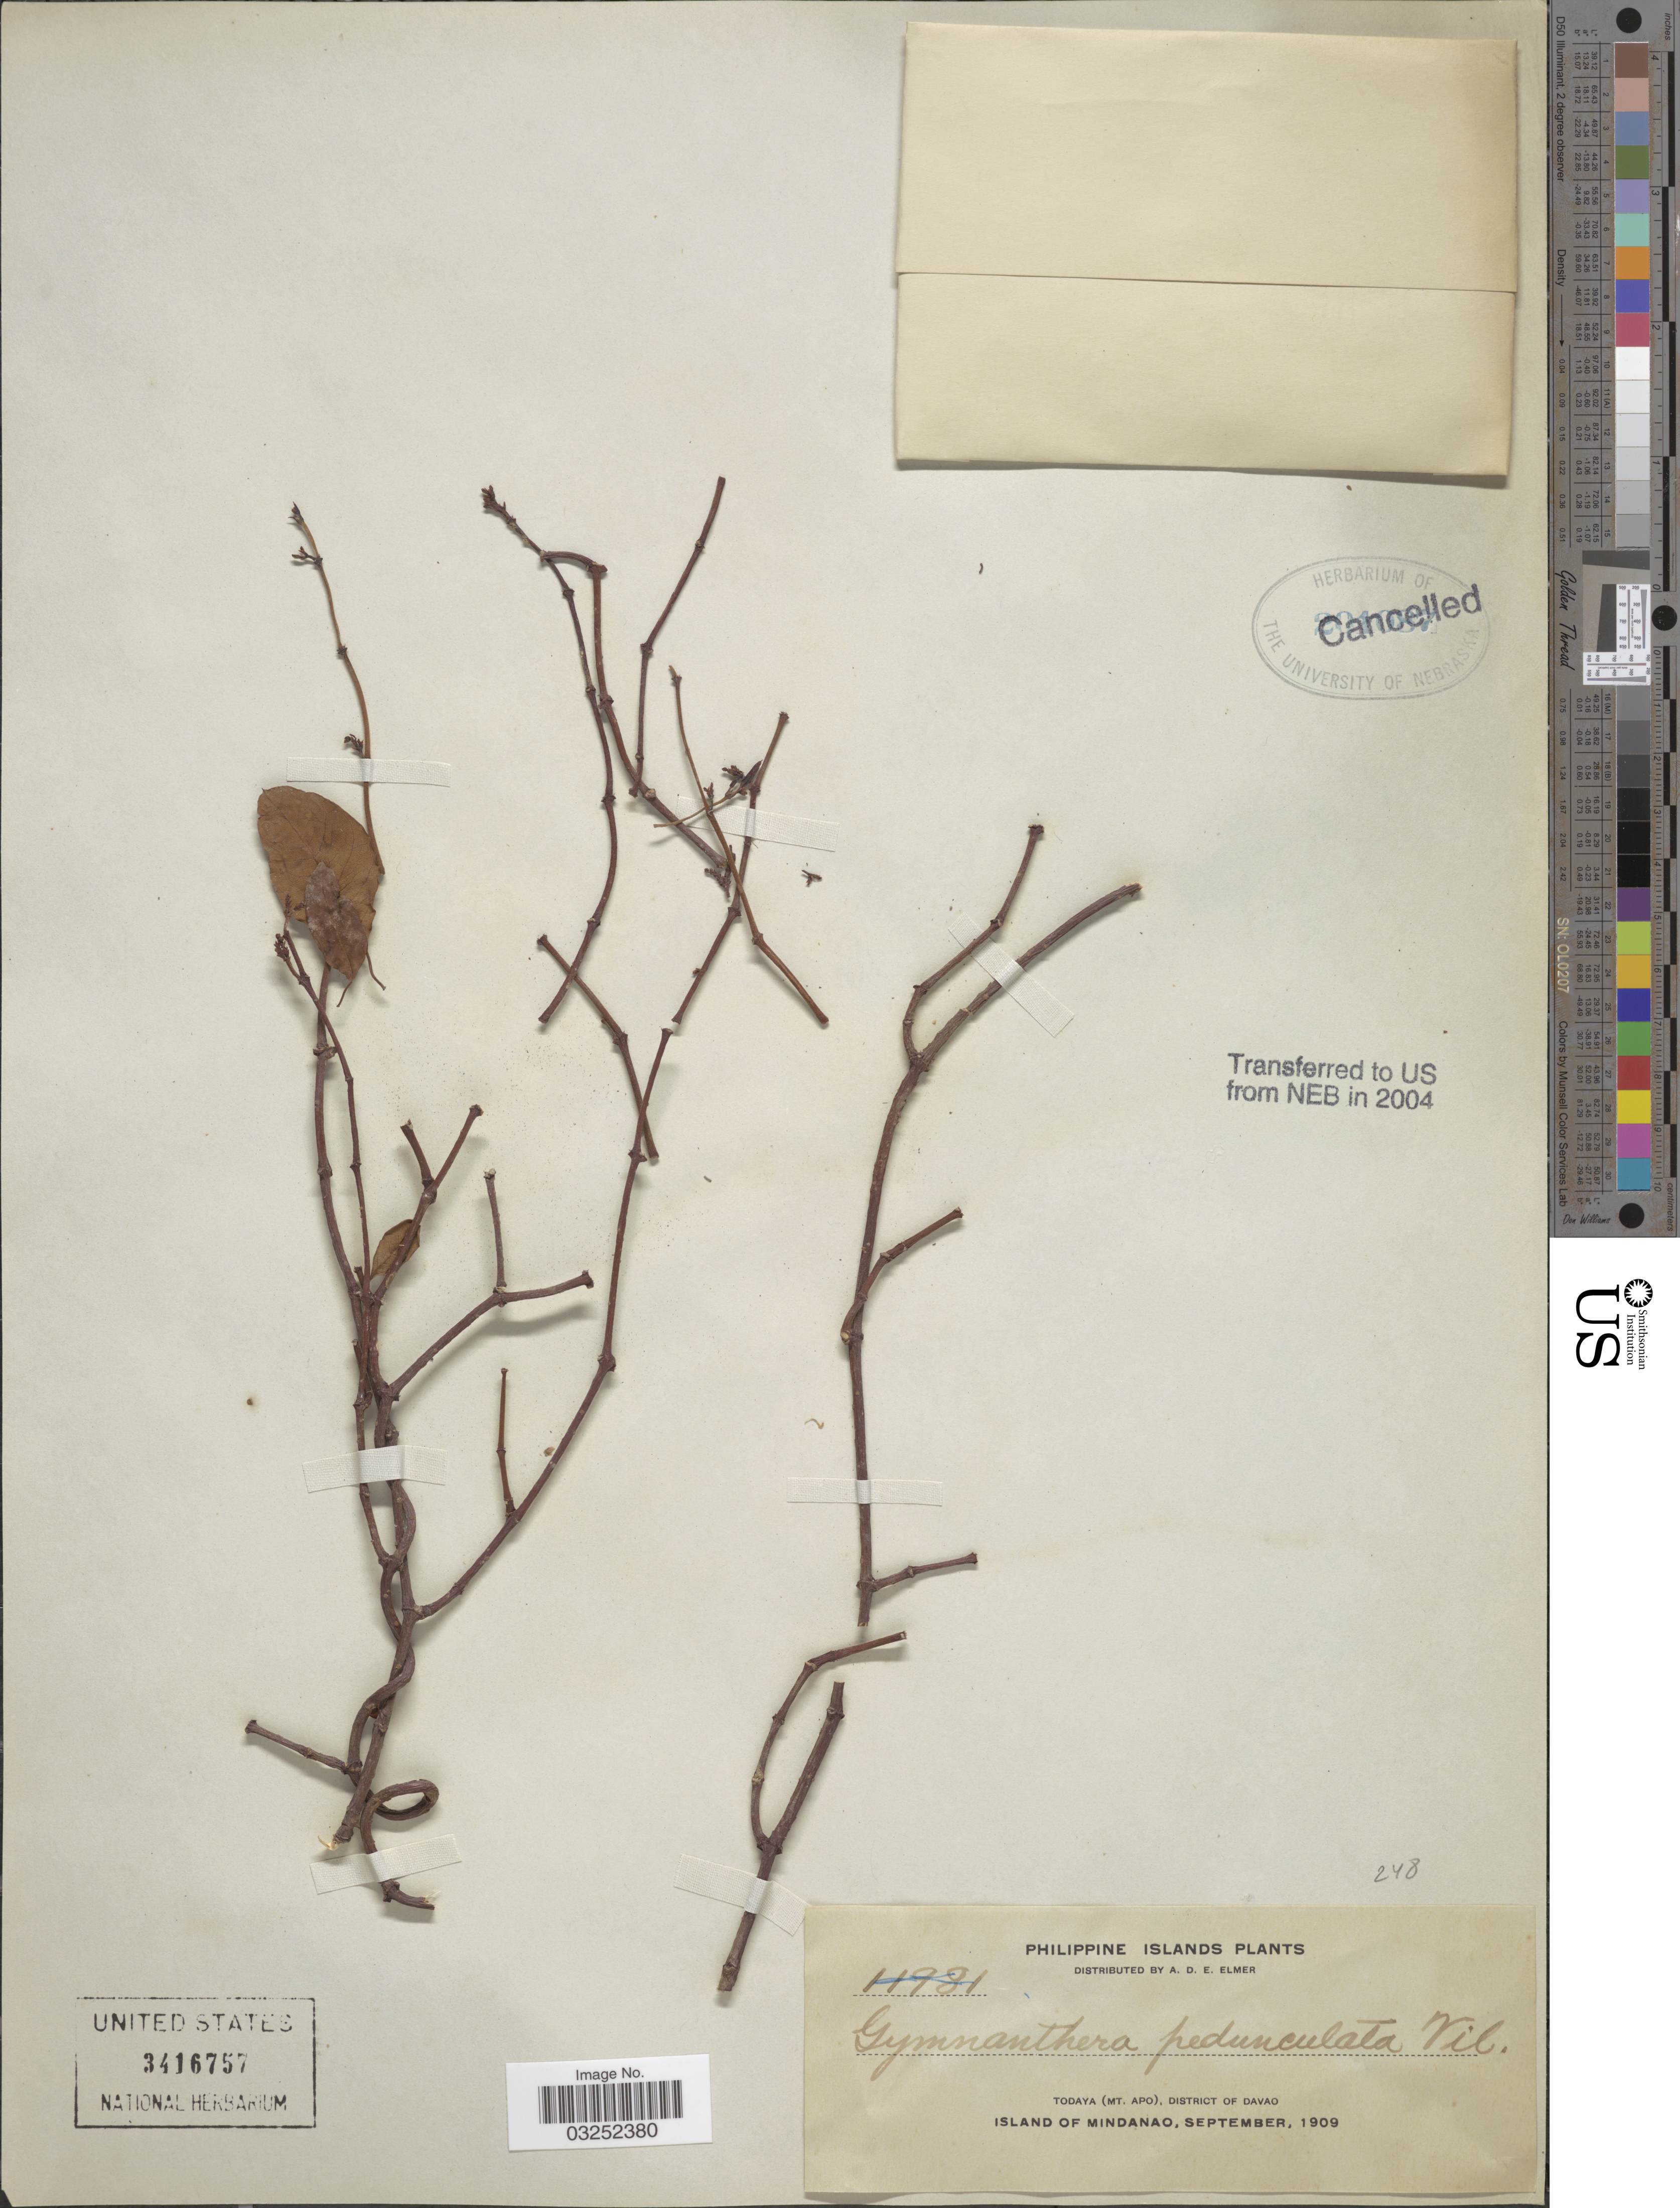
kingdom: Plantae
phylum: Tracheophyta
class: Magnoliopsida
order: Gentianales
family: Apocynaceae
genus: Gymnanthera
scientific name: Gymnanthera nitida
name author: R. Br.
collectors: A. D. E. Elmer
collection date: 1909-09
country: Philippines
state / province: Davao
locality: Todaya (Mt. Apo), District of Davao, Island of Mindanao.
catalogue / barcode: US 3416757